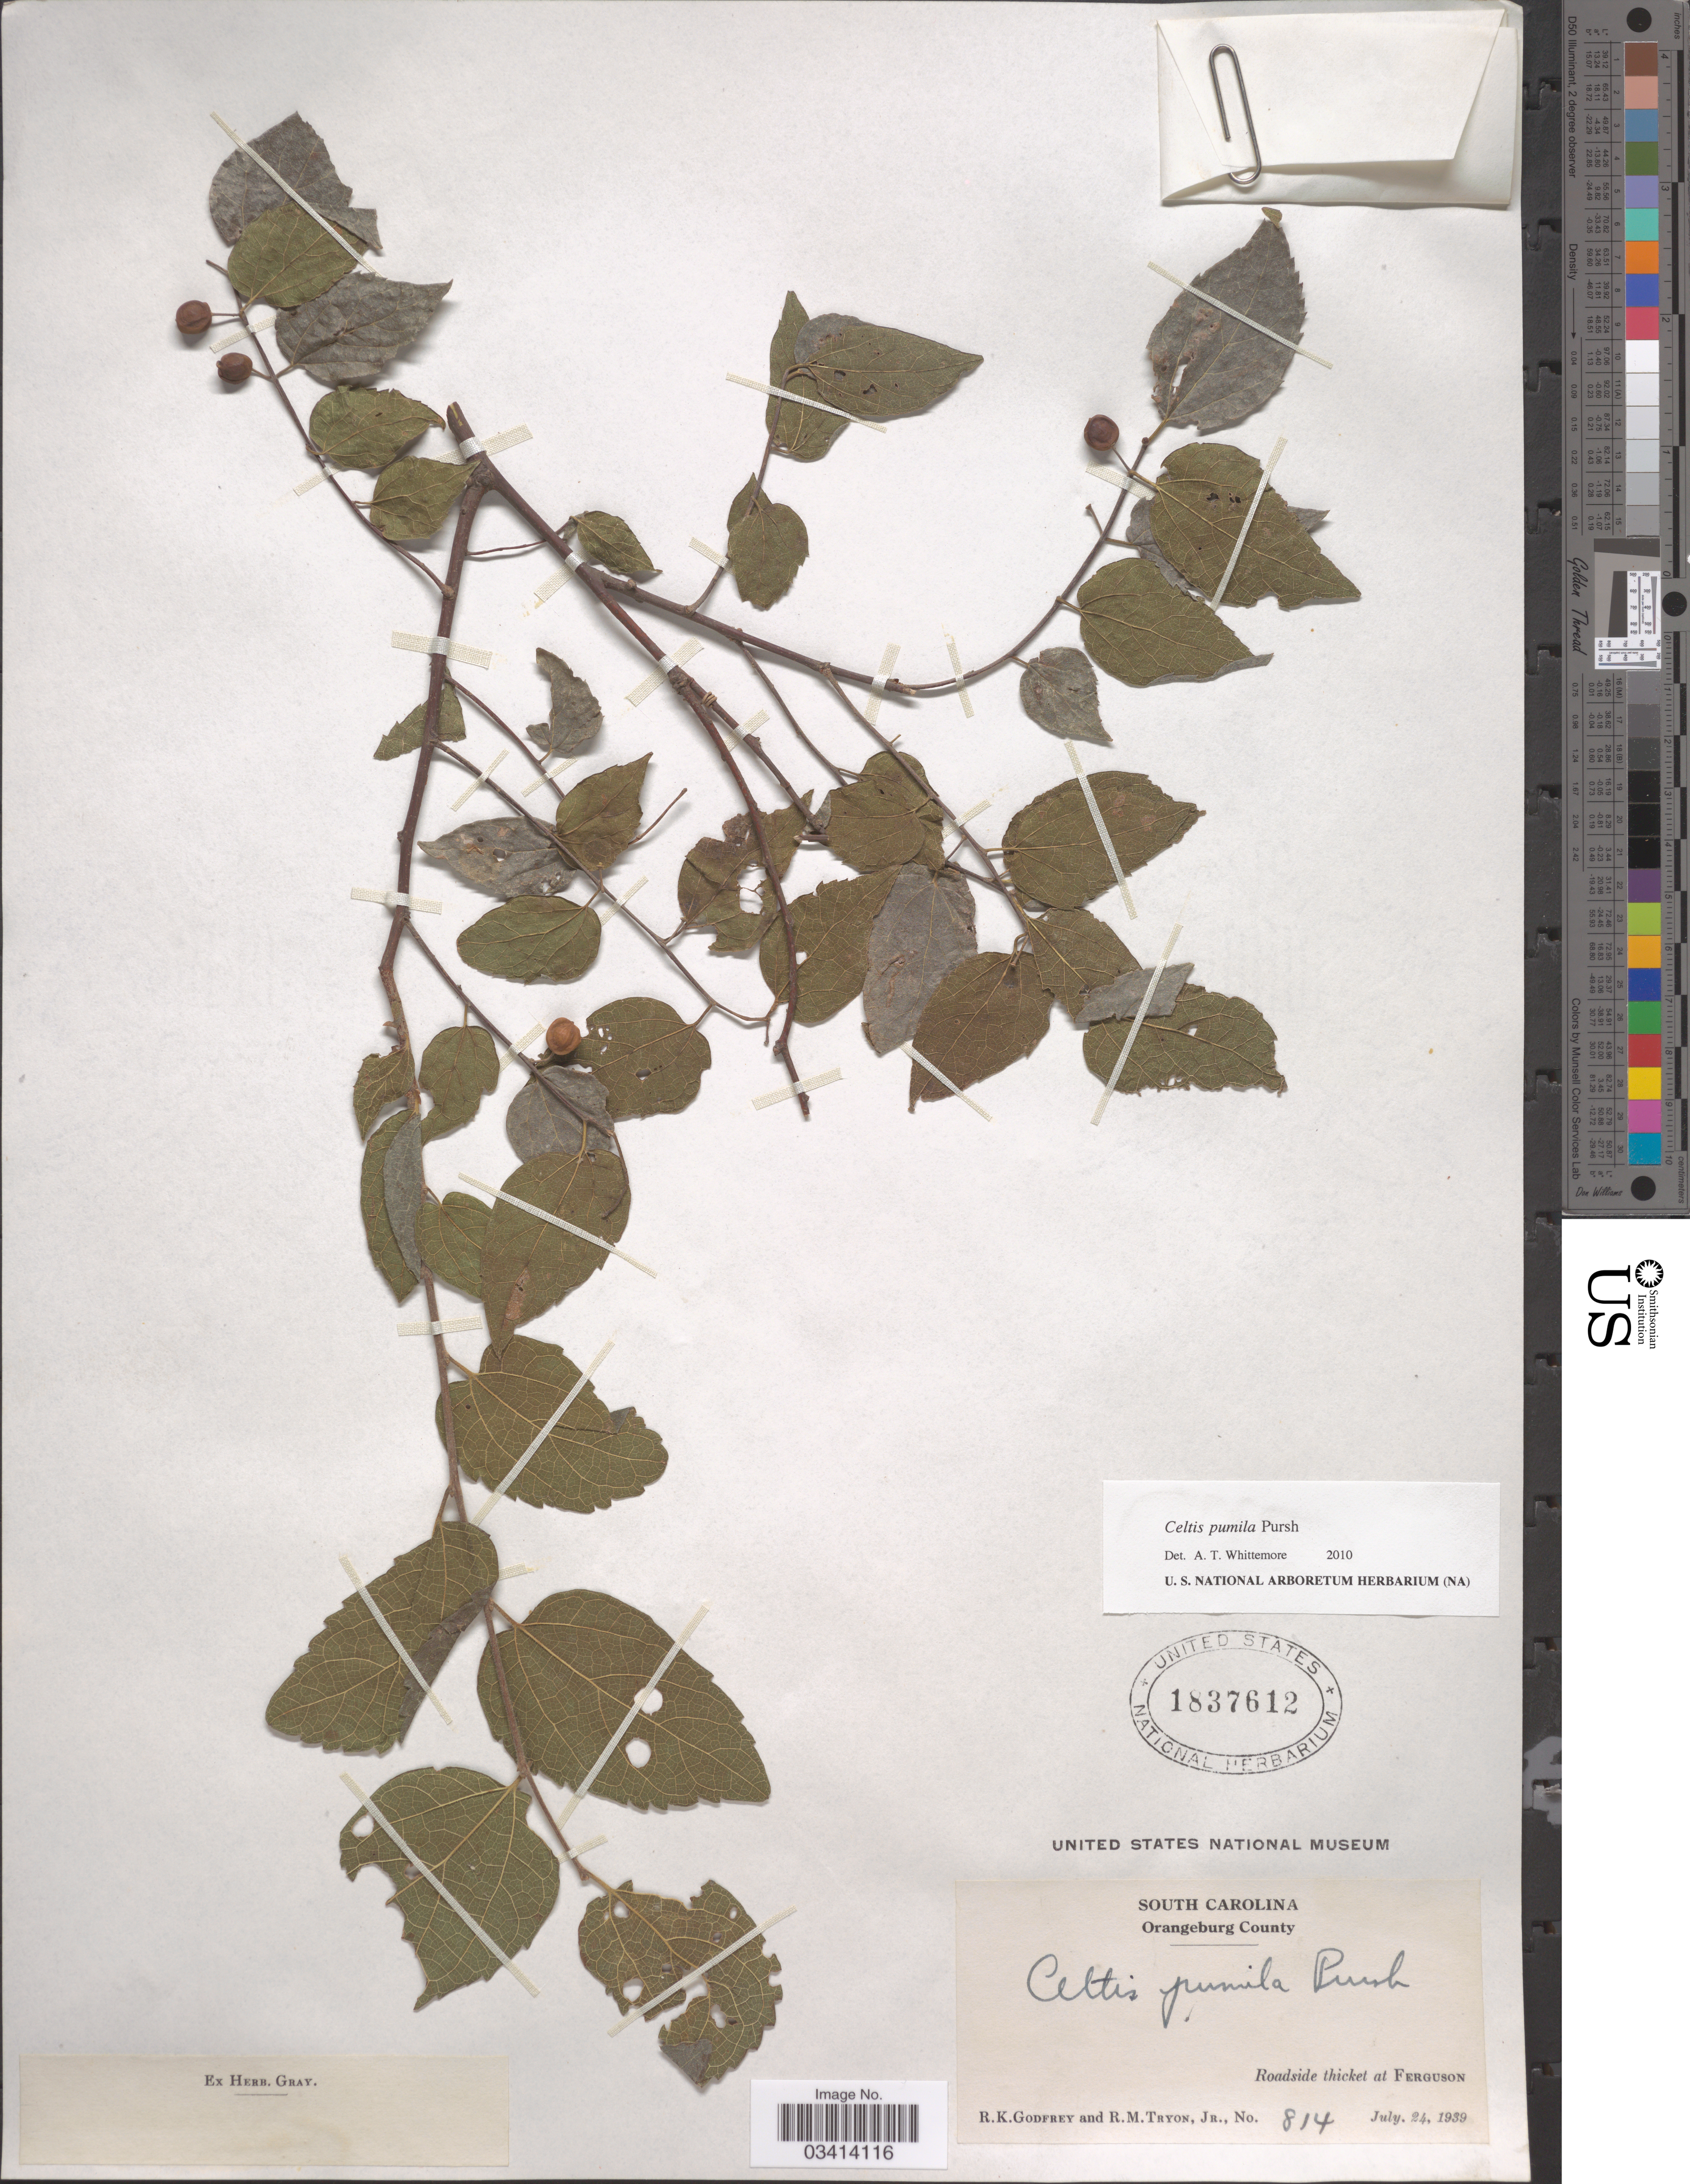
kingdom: Plantae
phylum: Tracheophyta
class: Magnoliopsida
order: Rosales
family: Cannabaceae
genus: Celtis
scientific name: Celtis pumila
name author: Pursh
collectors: R. K. Godfrey & R. Tryon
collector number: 814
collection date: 1939-07-24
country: United States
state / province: South Carolina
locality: Orangeburg County. Roadside thicket at Ferguson.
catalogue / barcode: US 1837612